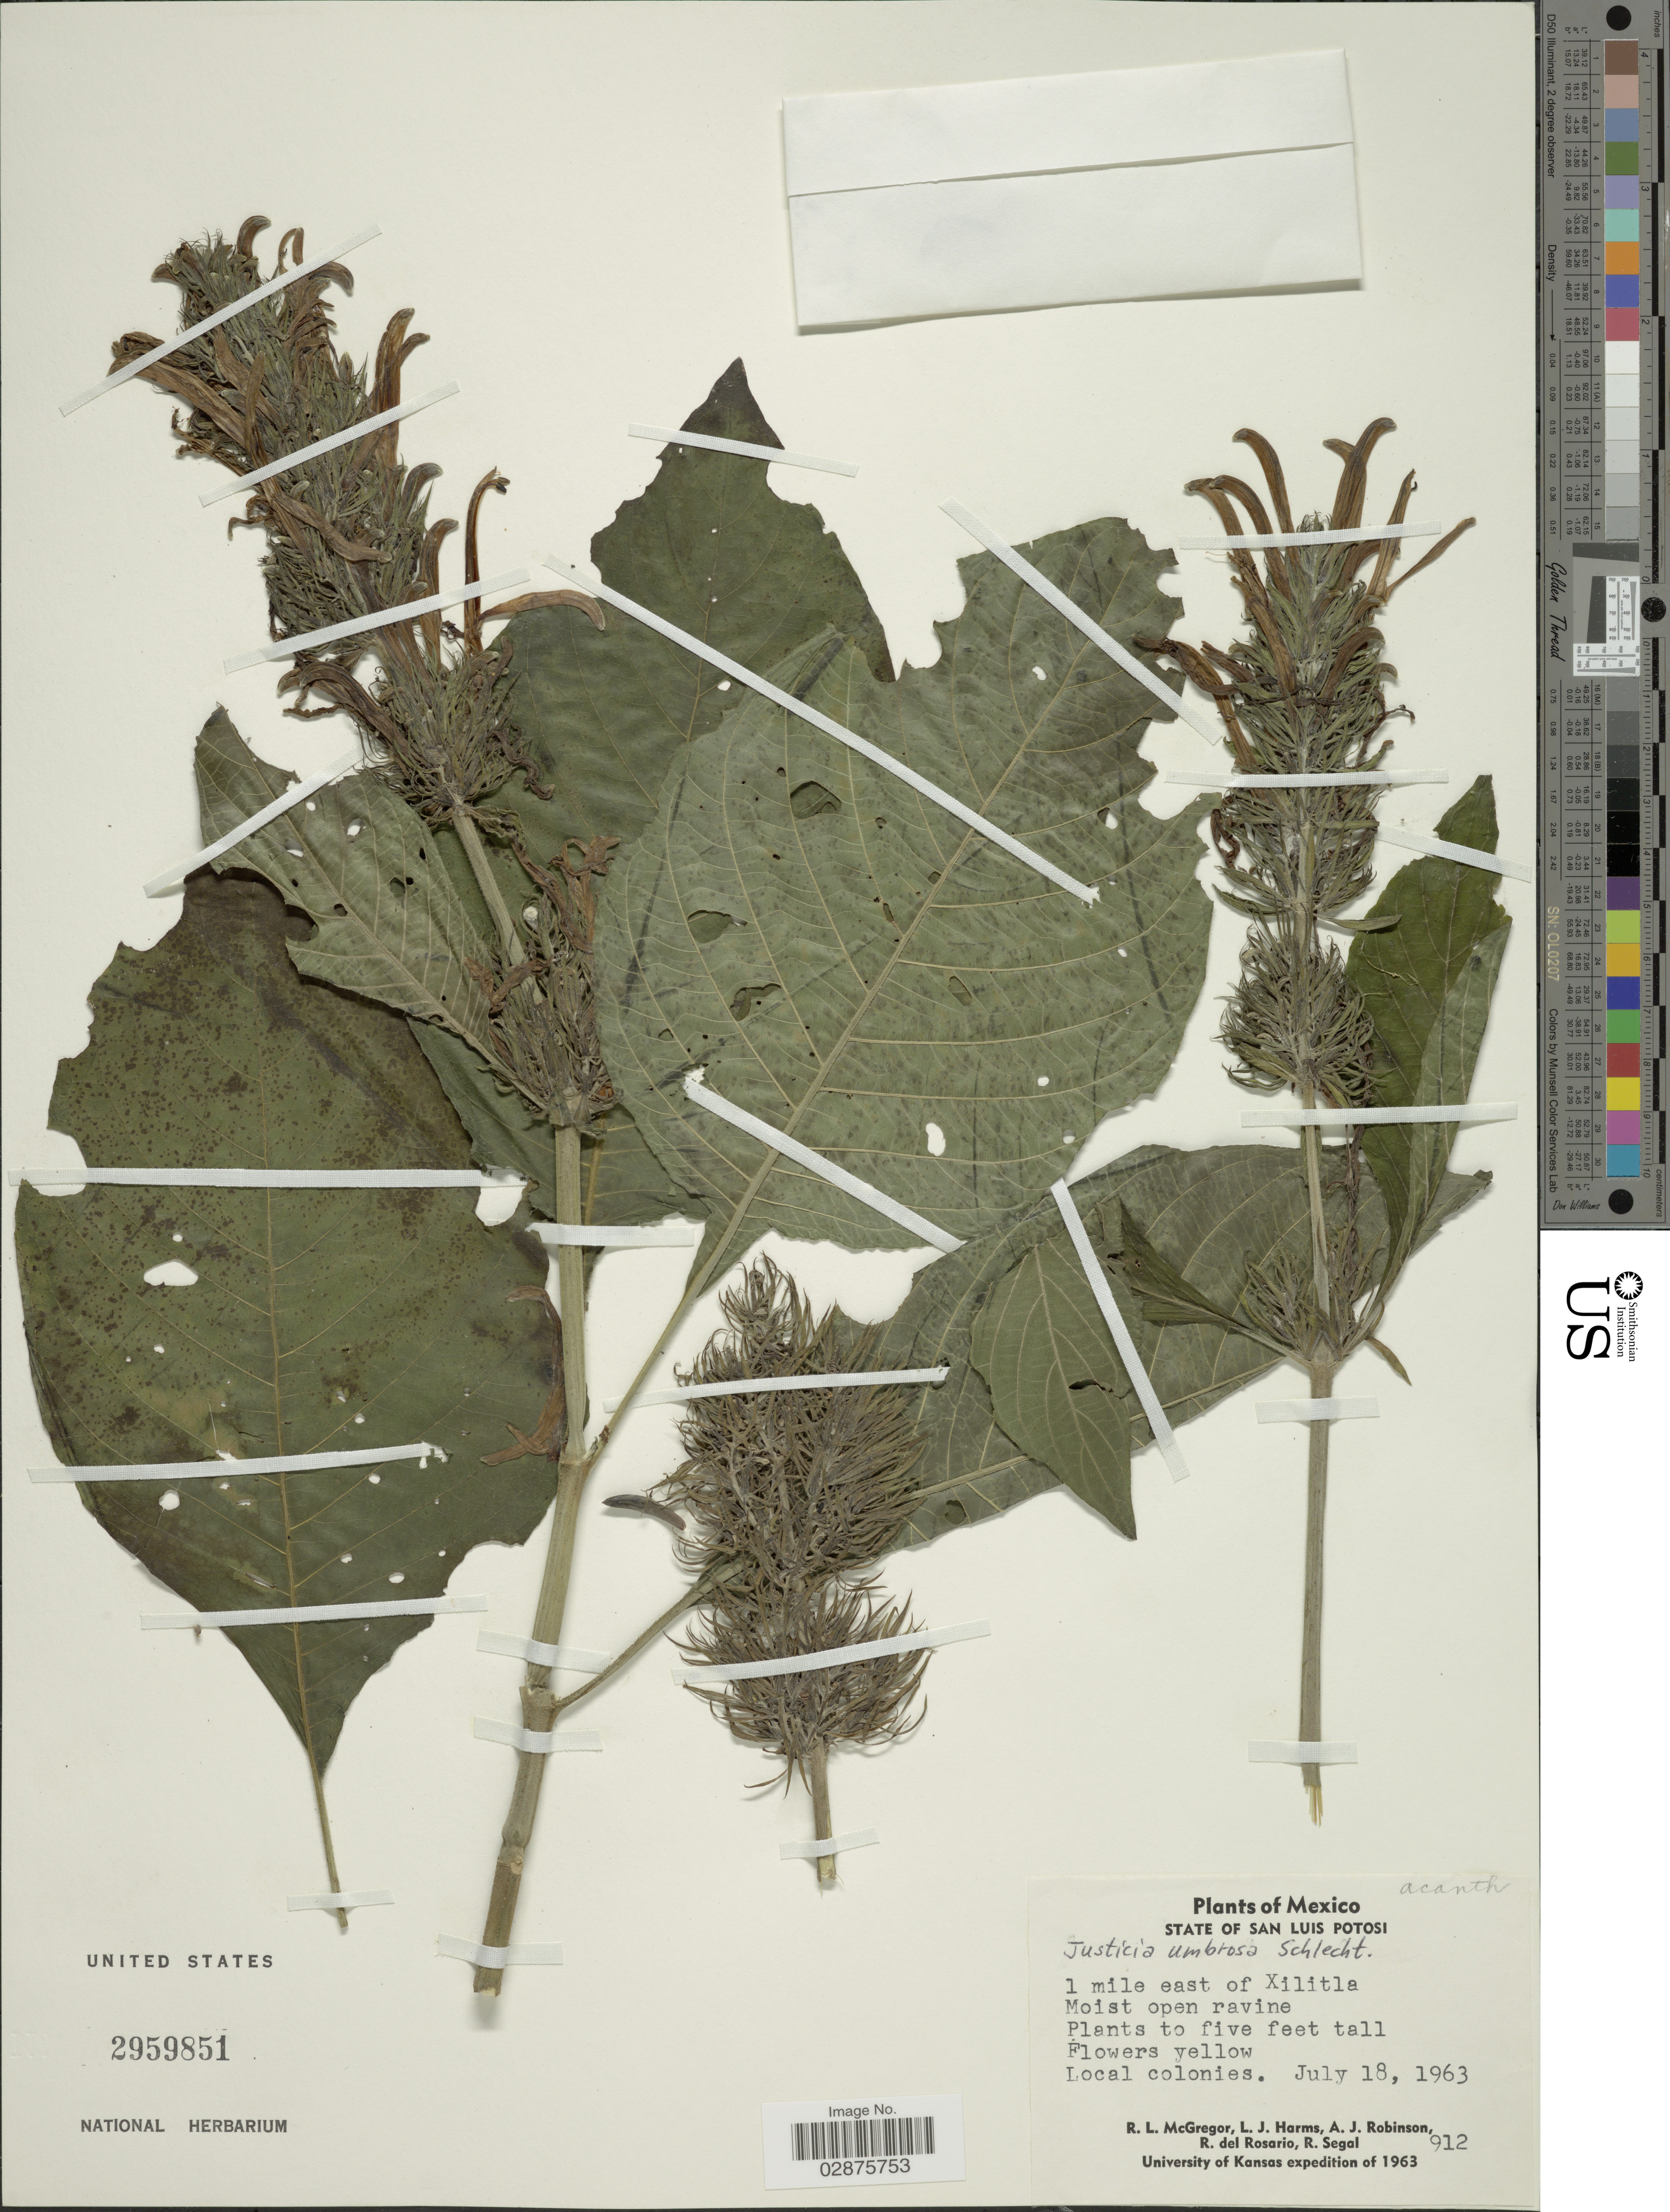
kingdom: Plantae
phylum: Tracheophyta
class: Magnoliopsida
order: Lamiales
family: Acanthaceae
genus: Justicia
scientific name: Justicia aurea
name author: Schltdl.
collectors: R. McGregor, L. Harms, A. J. Robinson, R. del Rosario & R. Segal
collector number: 912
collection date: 1963-07-18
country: Mexico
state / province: San Luis Potosí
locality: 1 mile east of Xilitla.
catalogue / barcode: US 2959851